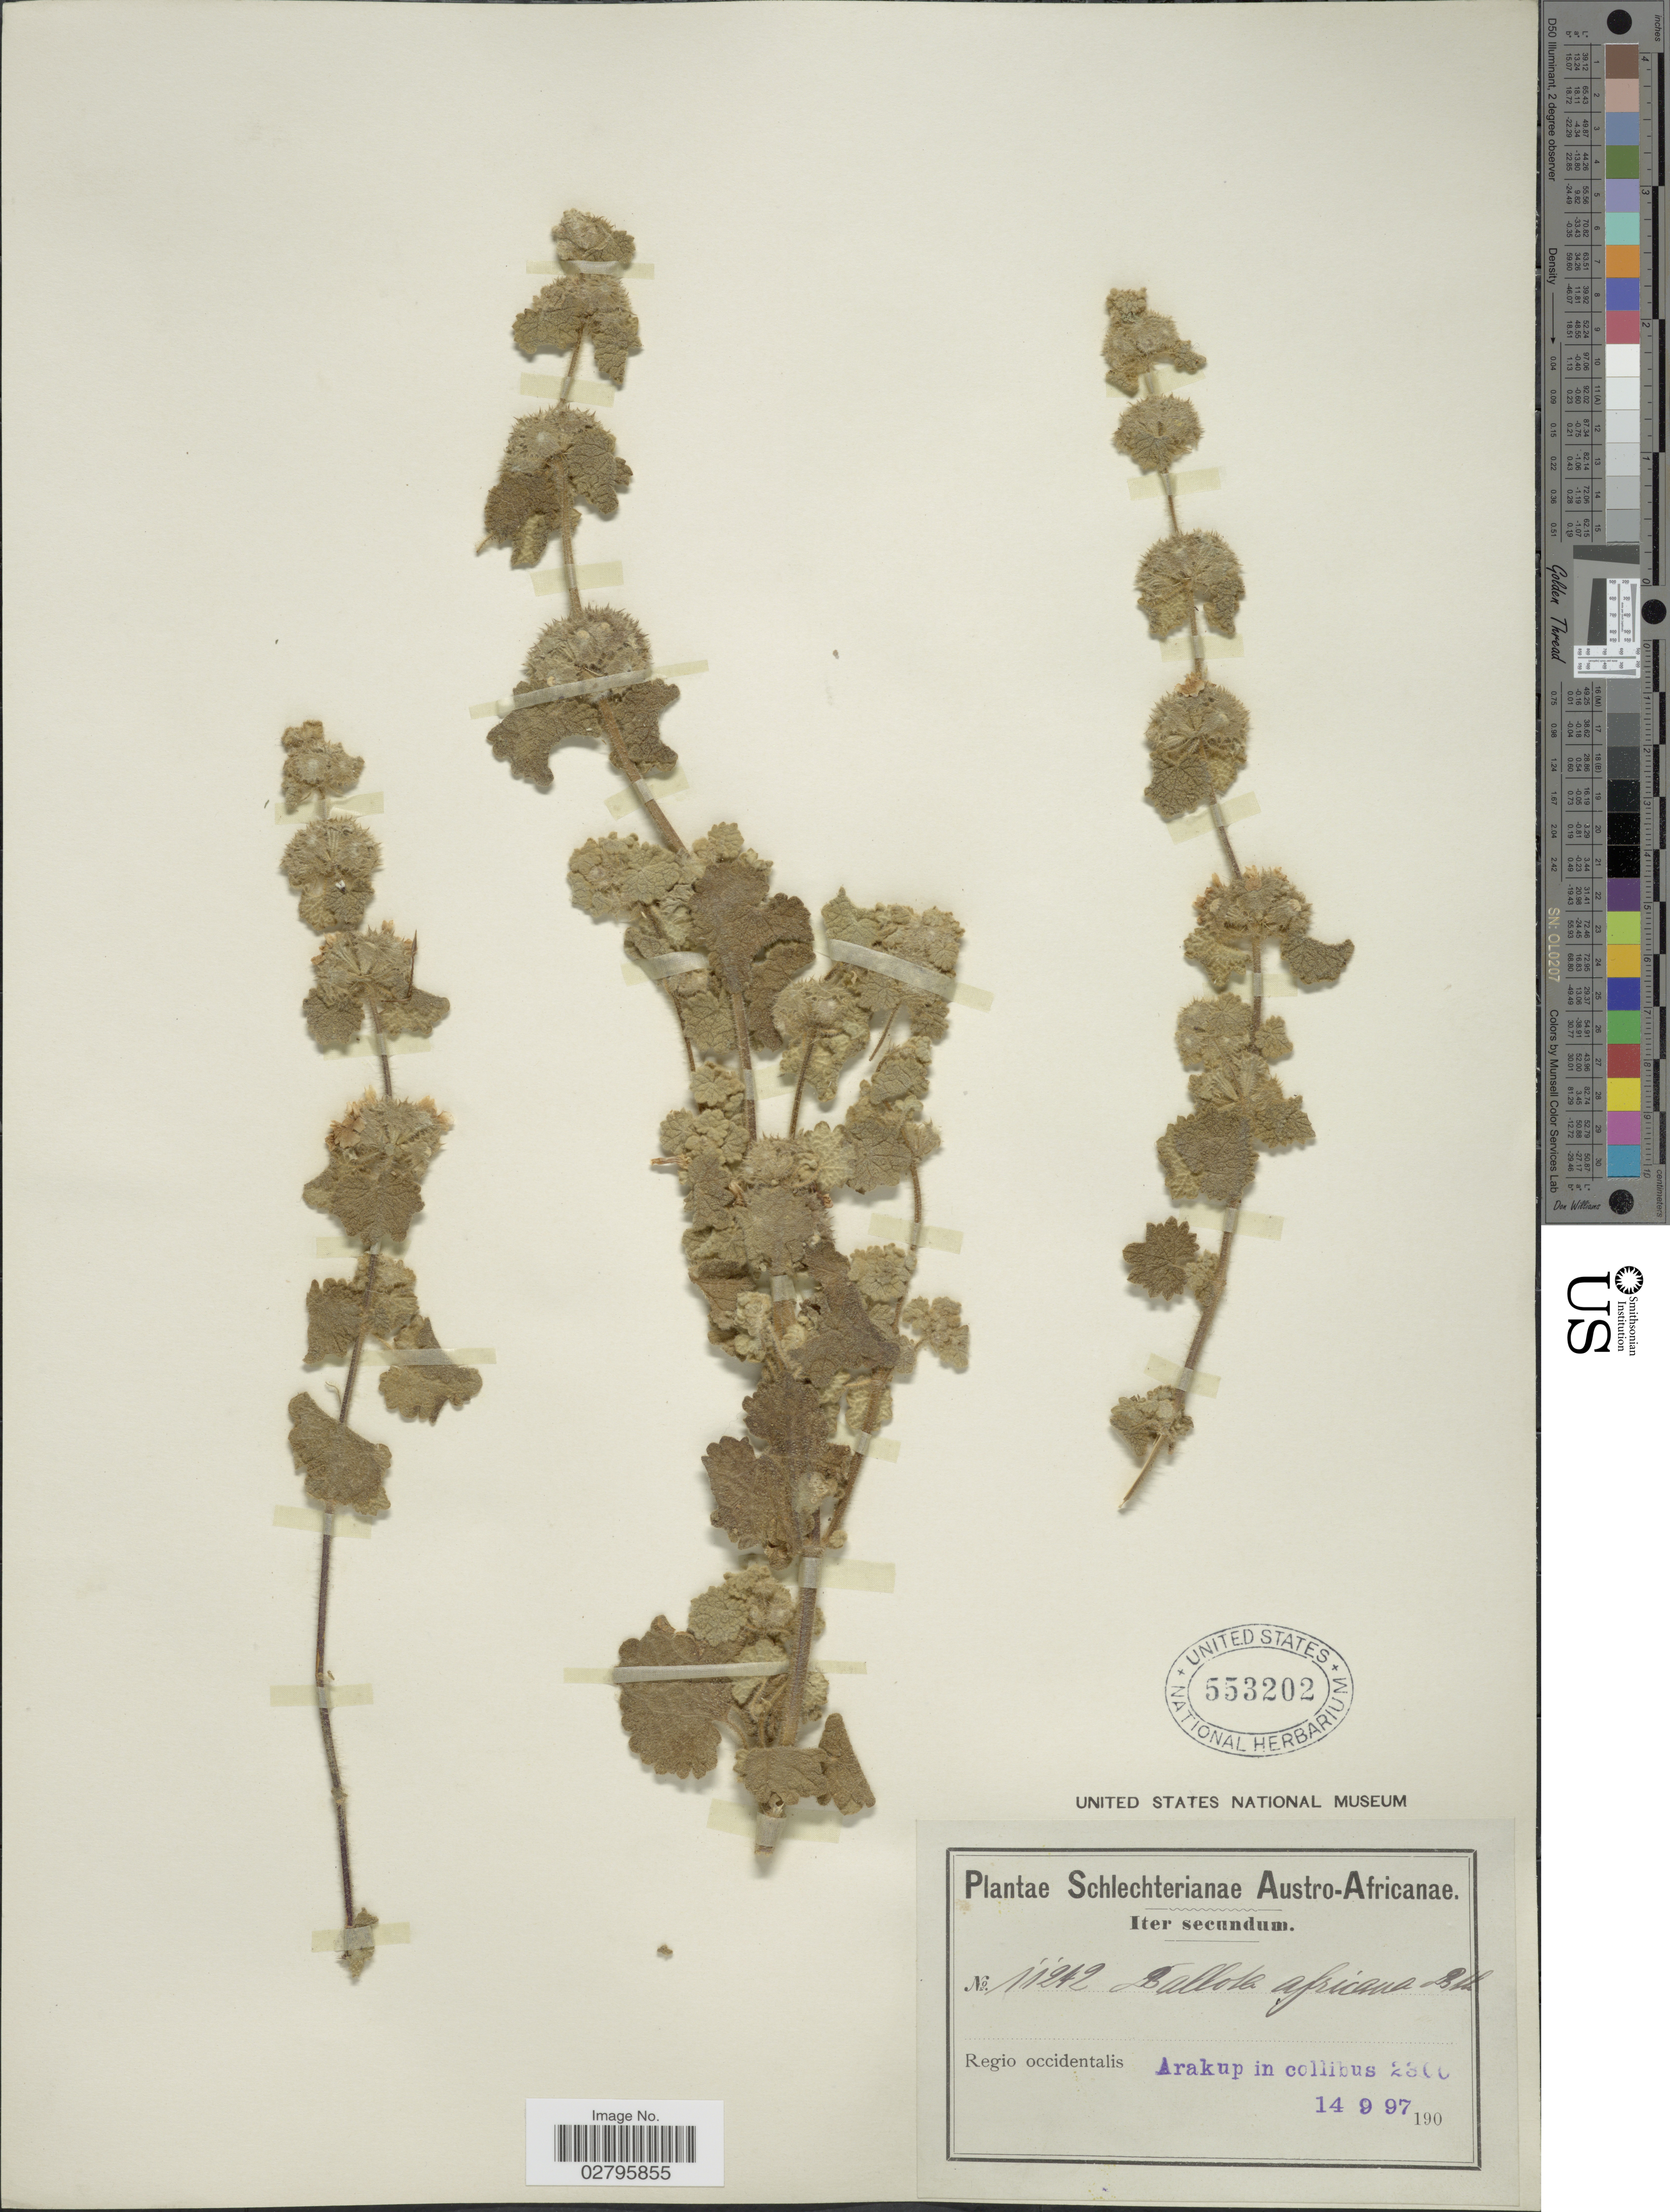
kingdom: Plantae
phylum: Tracheophyta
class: Magnoliopsida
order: Lamiales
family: Lamiaceae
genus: Ballota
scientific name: Ballota bullata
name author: Pomel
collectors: Schlechter, --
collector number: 242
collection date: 1997-09-14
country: South Africa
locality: Austro-Africanae. Regio occidentalis. Arakup in collibus.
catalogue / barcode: US 553202